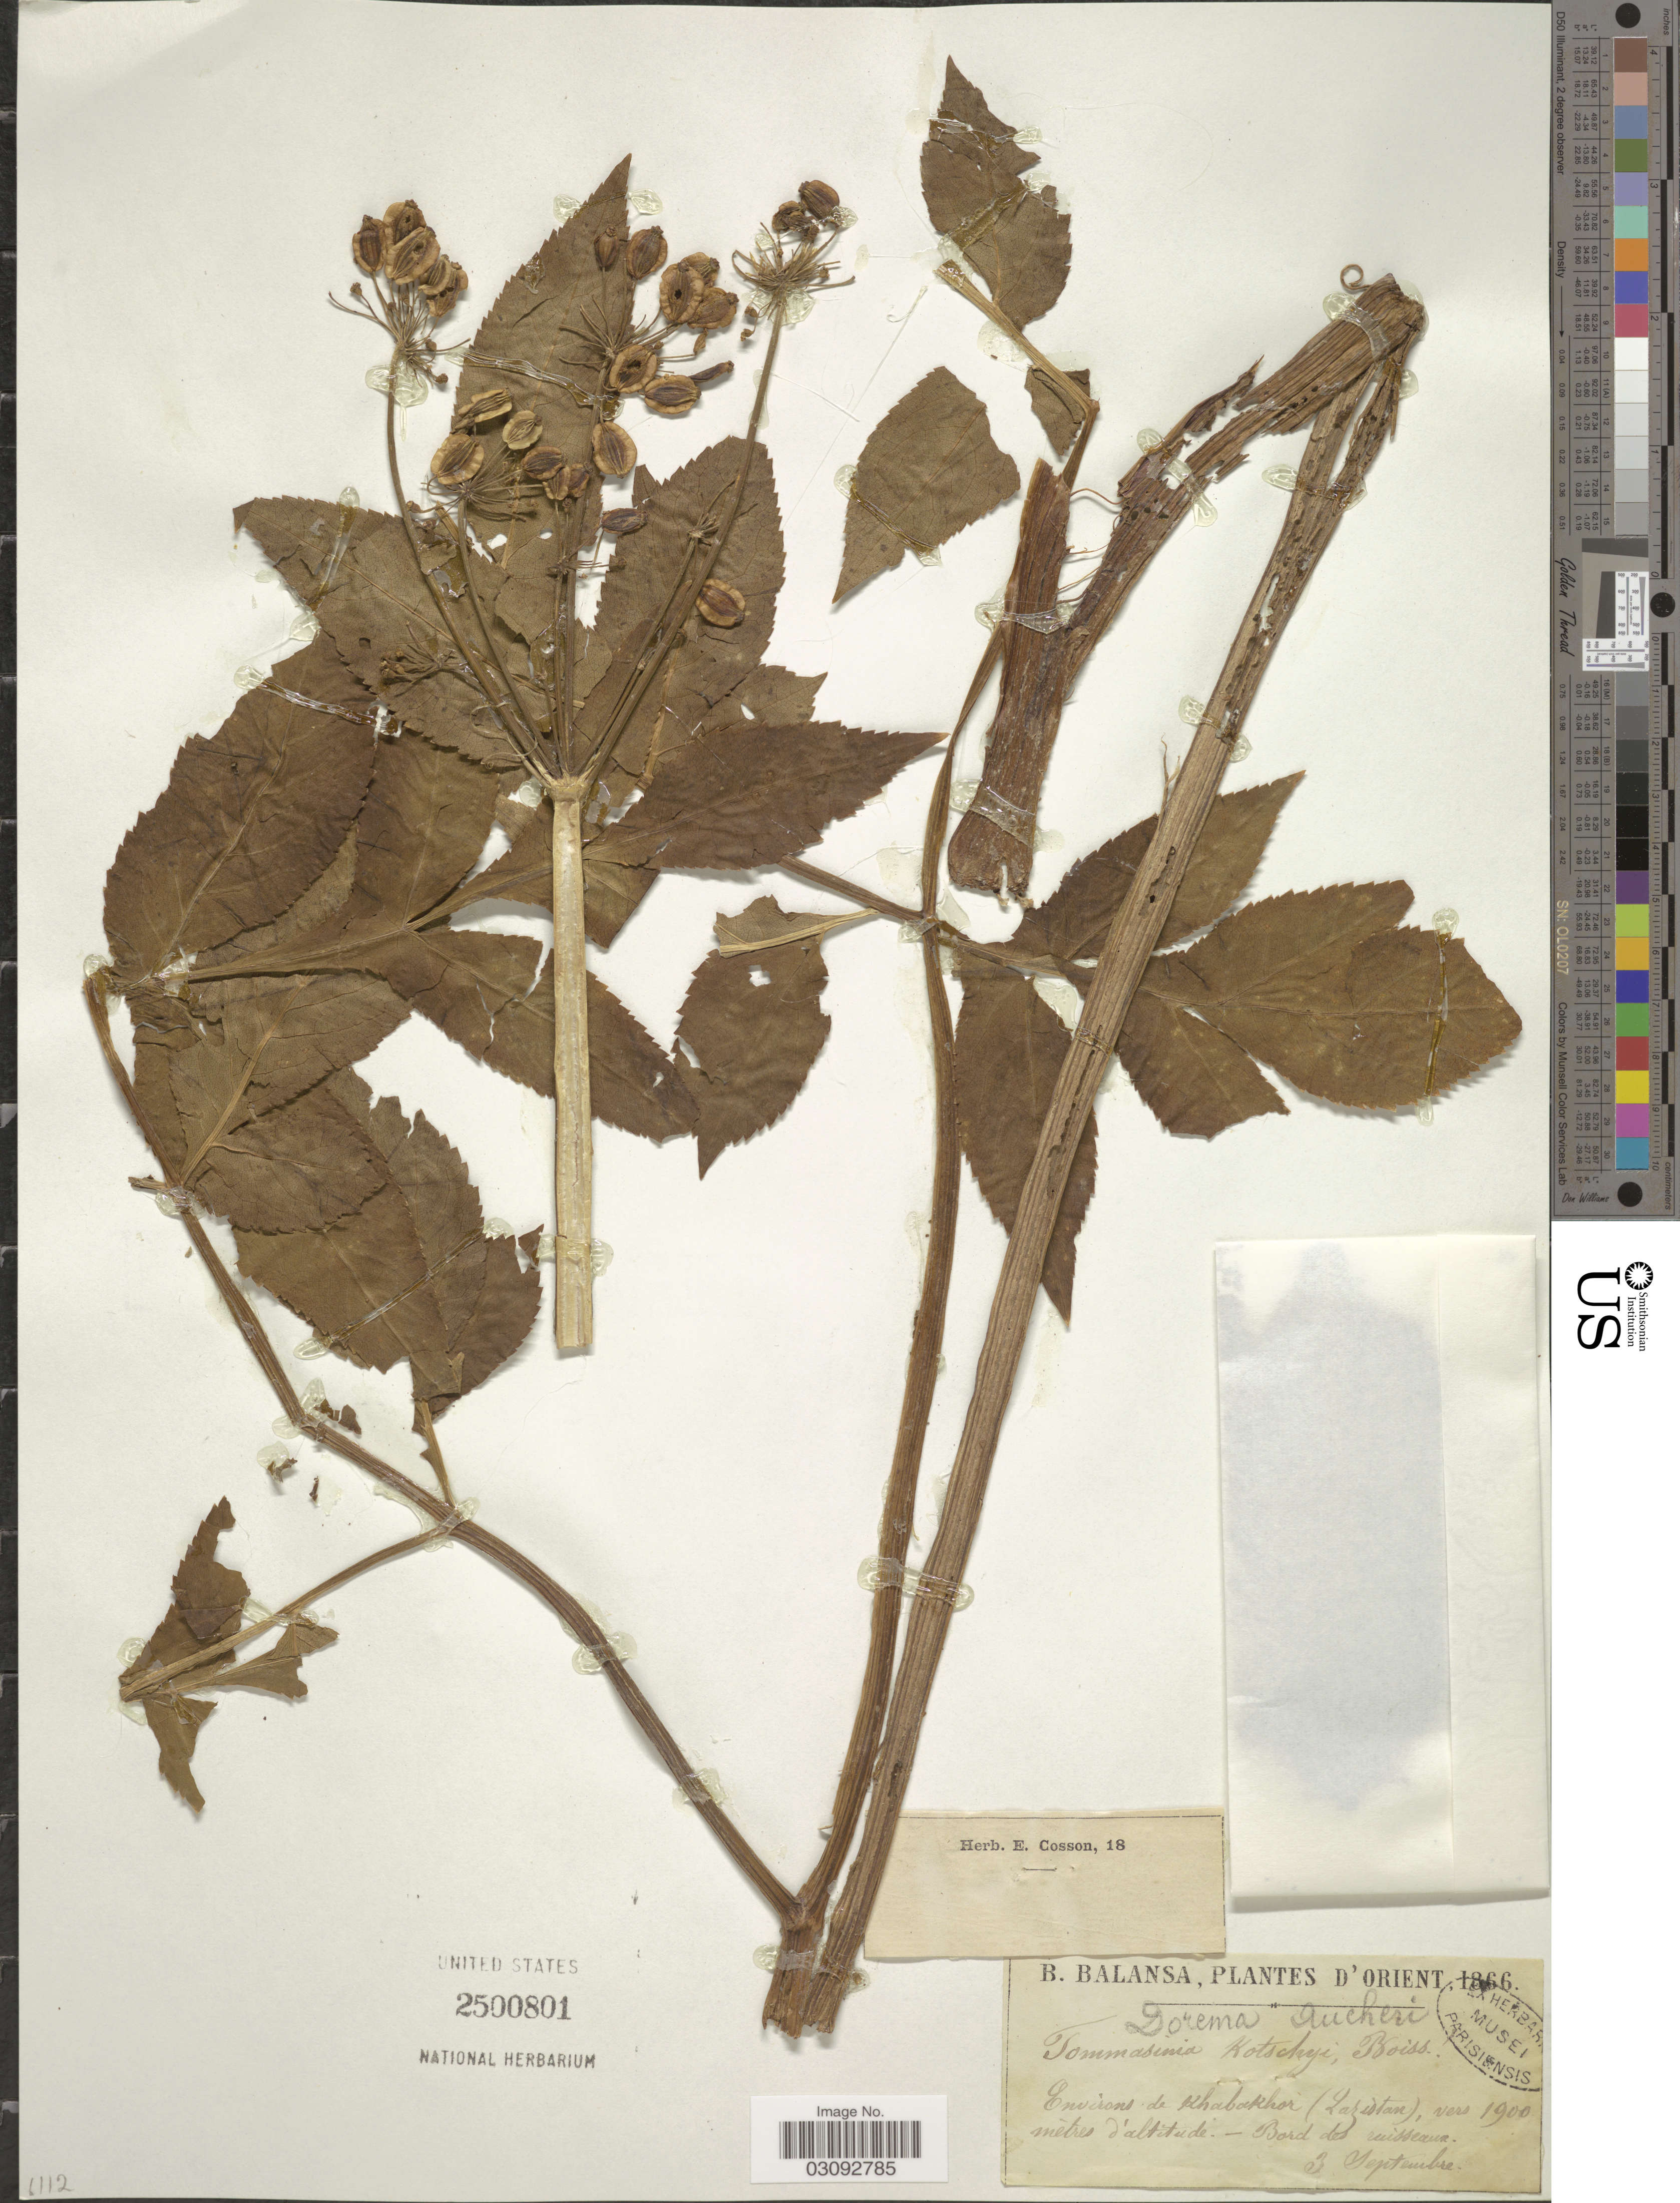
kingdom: Plantae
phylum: Tracheophyta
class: Magnoliopsida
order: Apiales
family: Apiaceae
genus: Dorema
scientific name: Dorema aucheri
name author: Boiss.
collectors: B. Balansa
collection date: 1866-09-03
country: Turkey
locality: D'Orient, Environs de Khabakhor (Lazistan).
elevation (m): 1900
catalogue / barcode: US 2500801